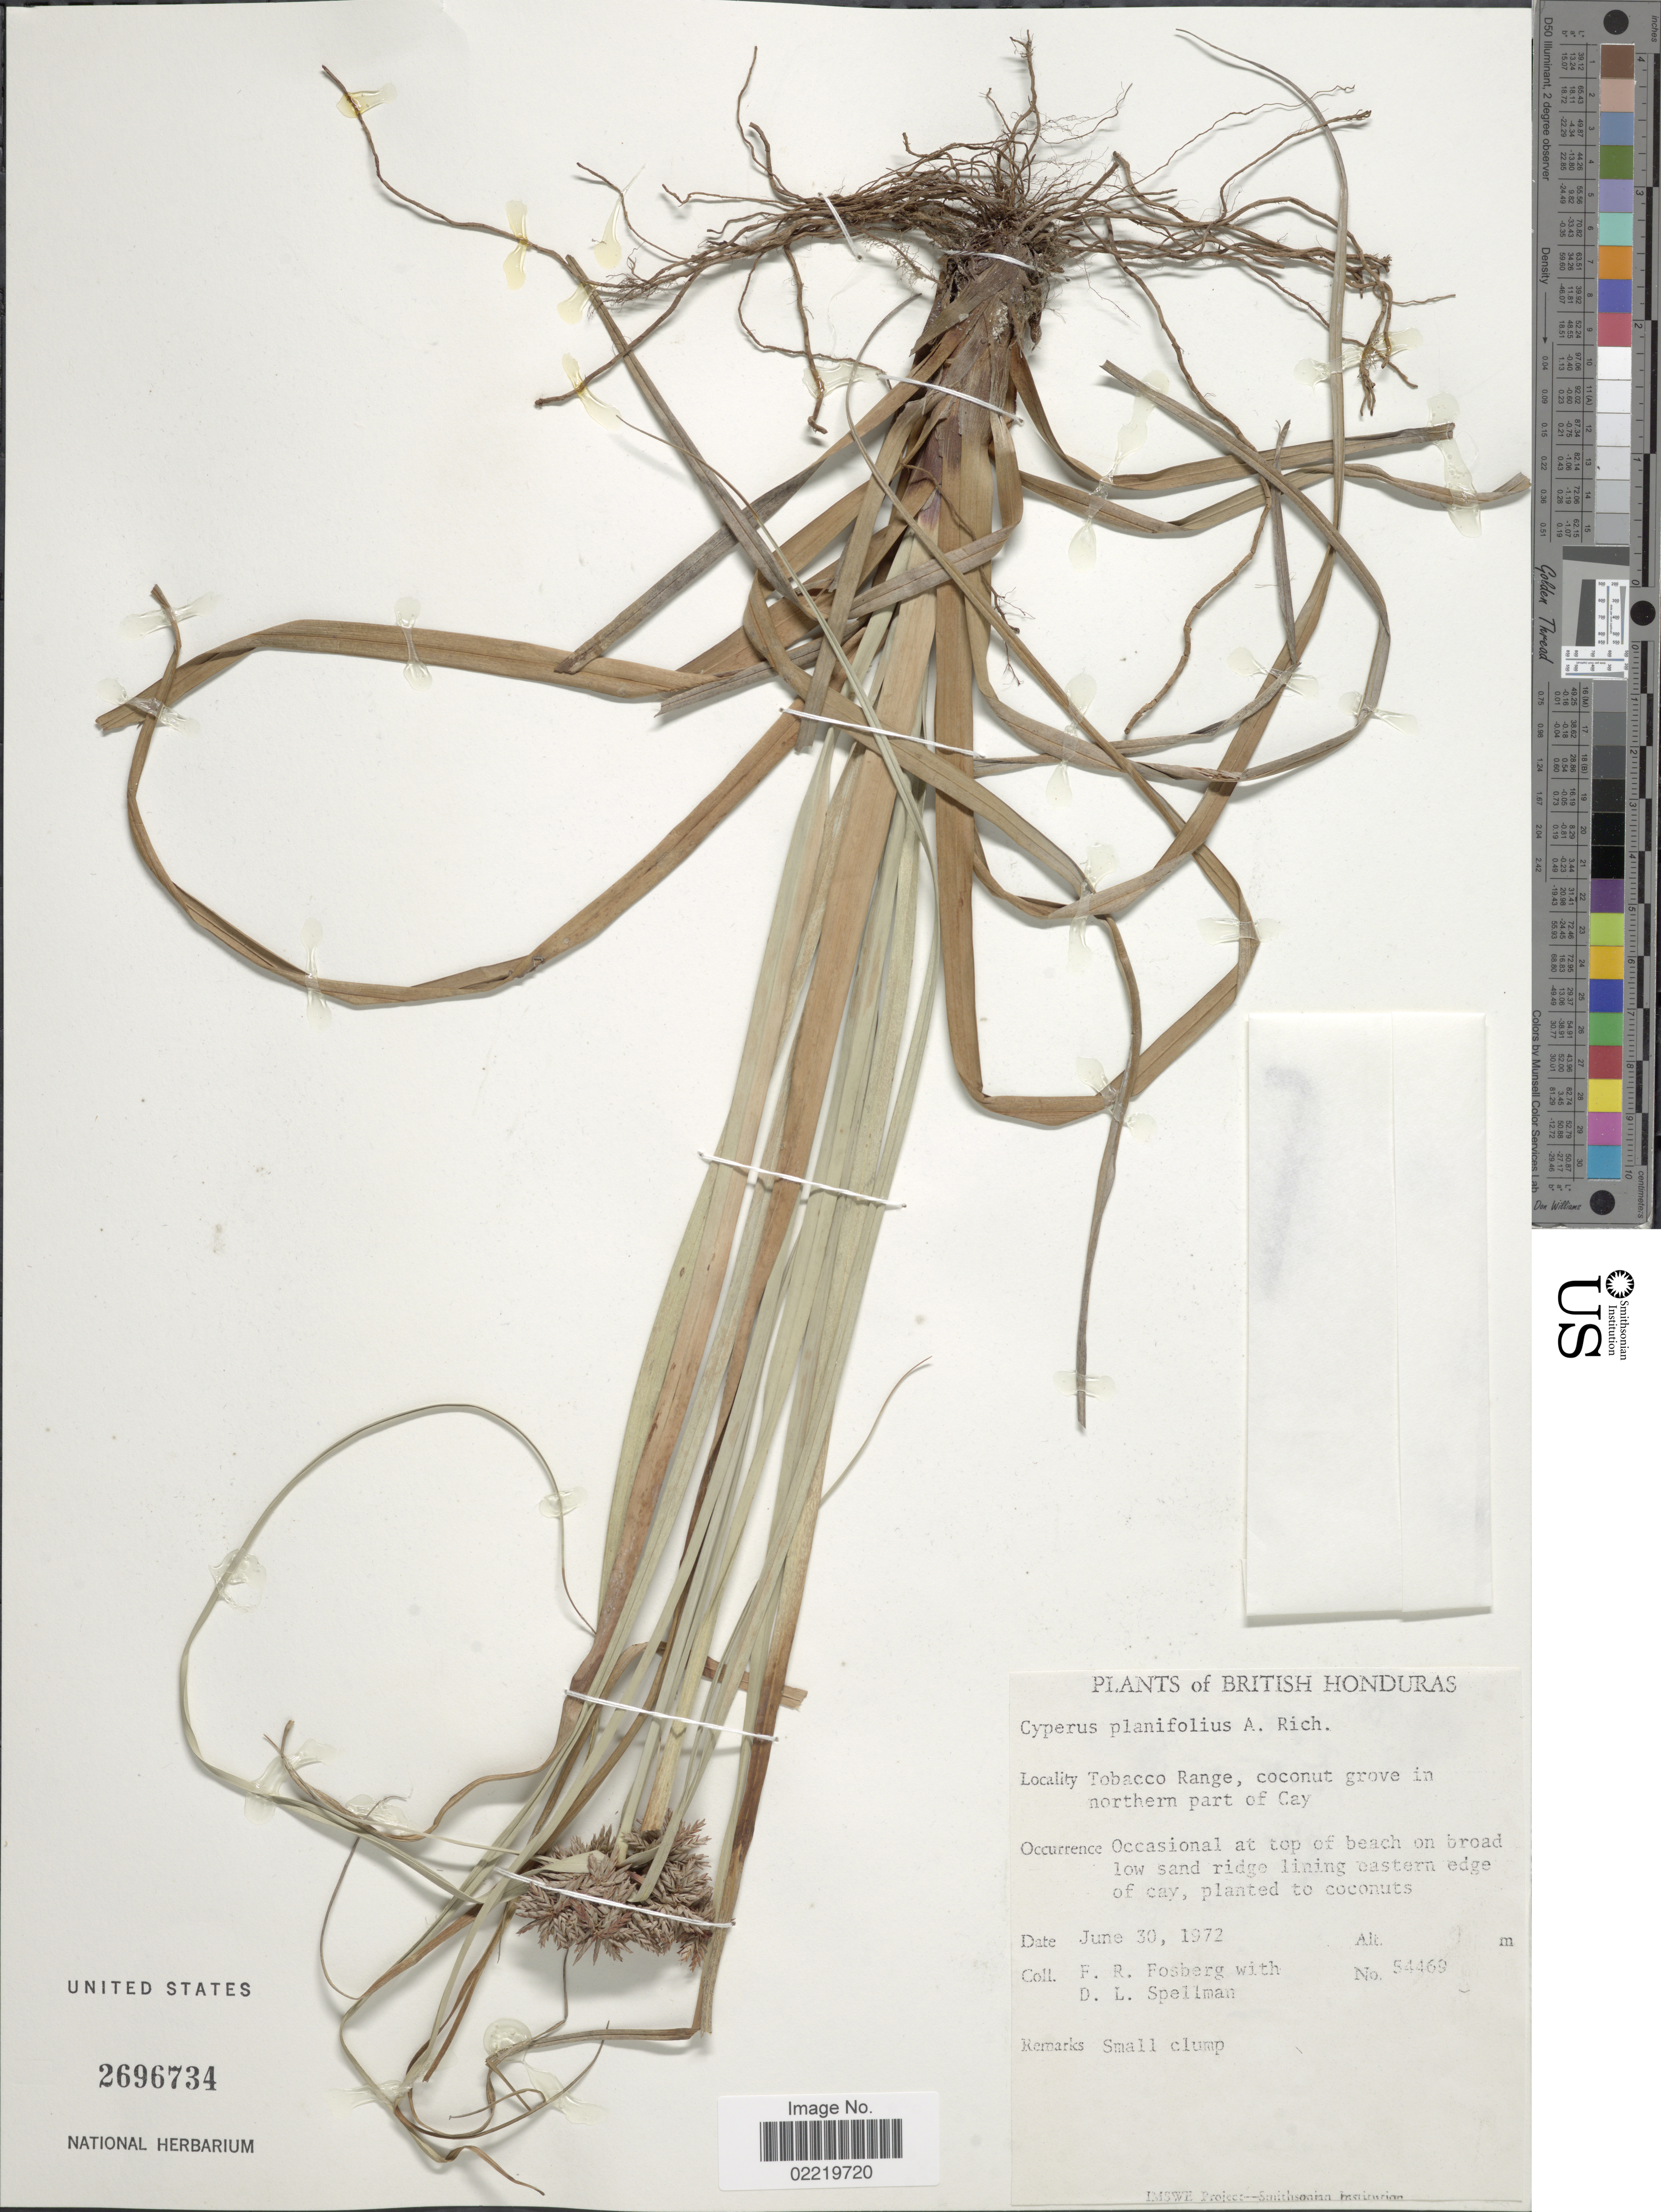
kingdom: Plantae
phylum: Tracheophyta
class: Liliopsida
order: Poales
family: Cyperaceae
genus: Cyperus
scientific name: Cyperus planifolius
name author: Rich.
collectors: F. R. Fosberg & D. L. Spellman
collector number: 54469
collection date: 1972-06-30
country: Belize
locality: British Honduras, Tobacco Range, coconut grove in northern part of Cay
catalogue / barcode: US 2696734